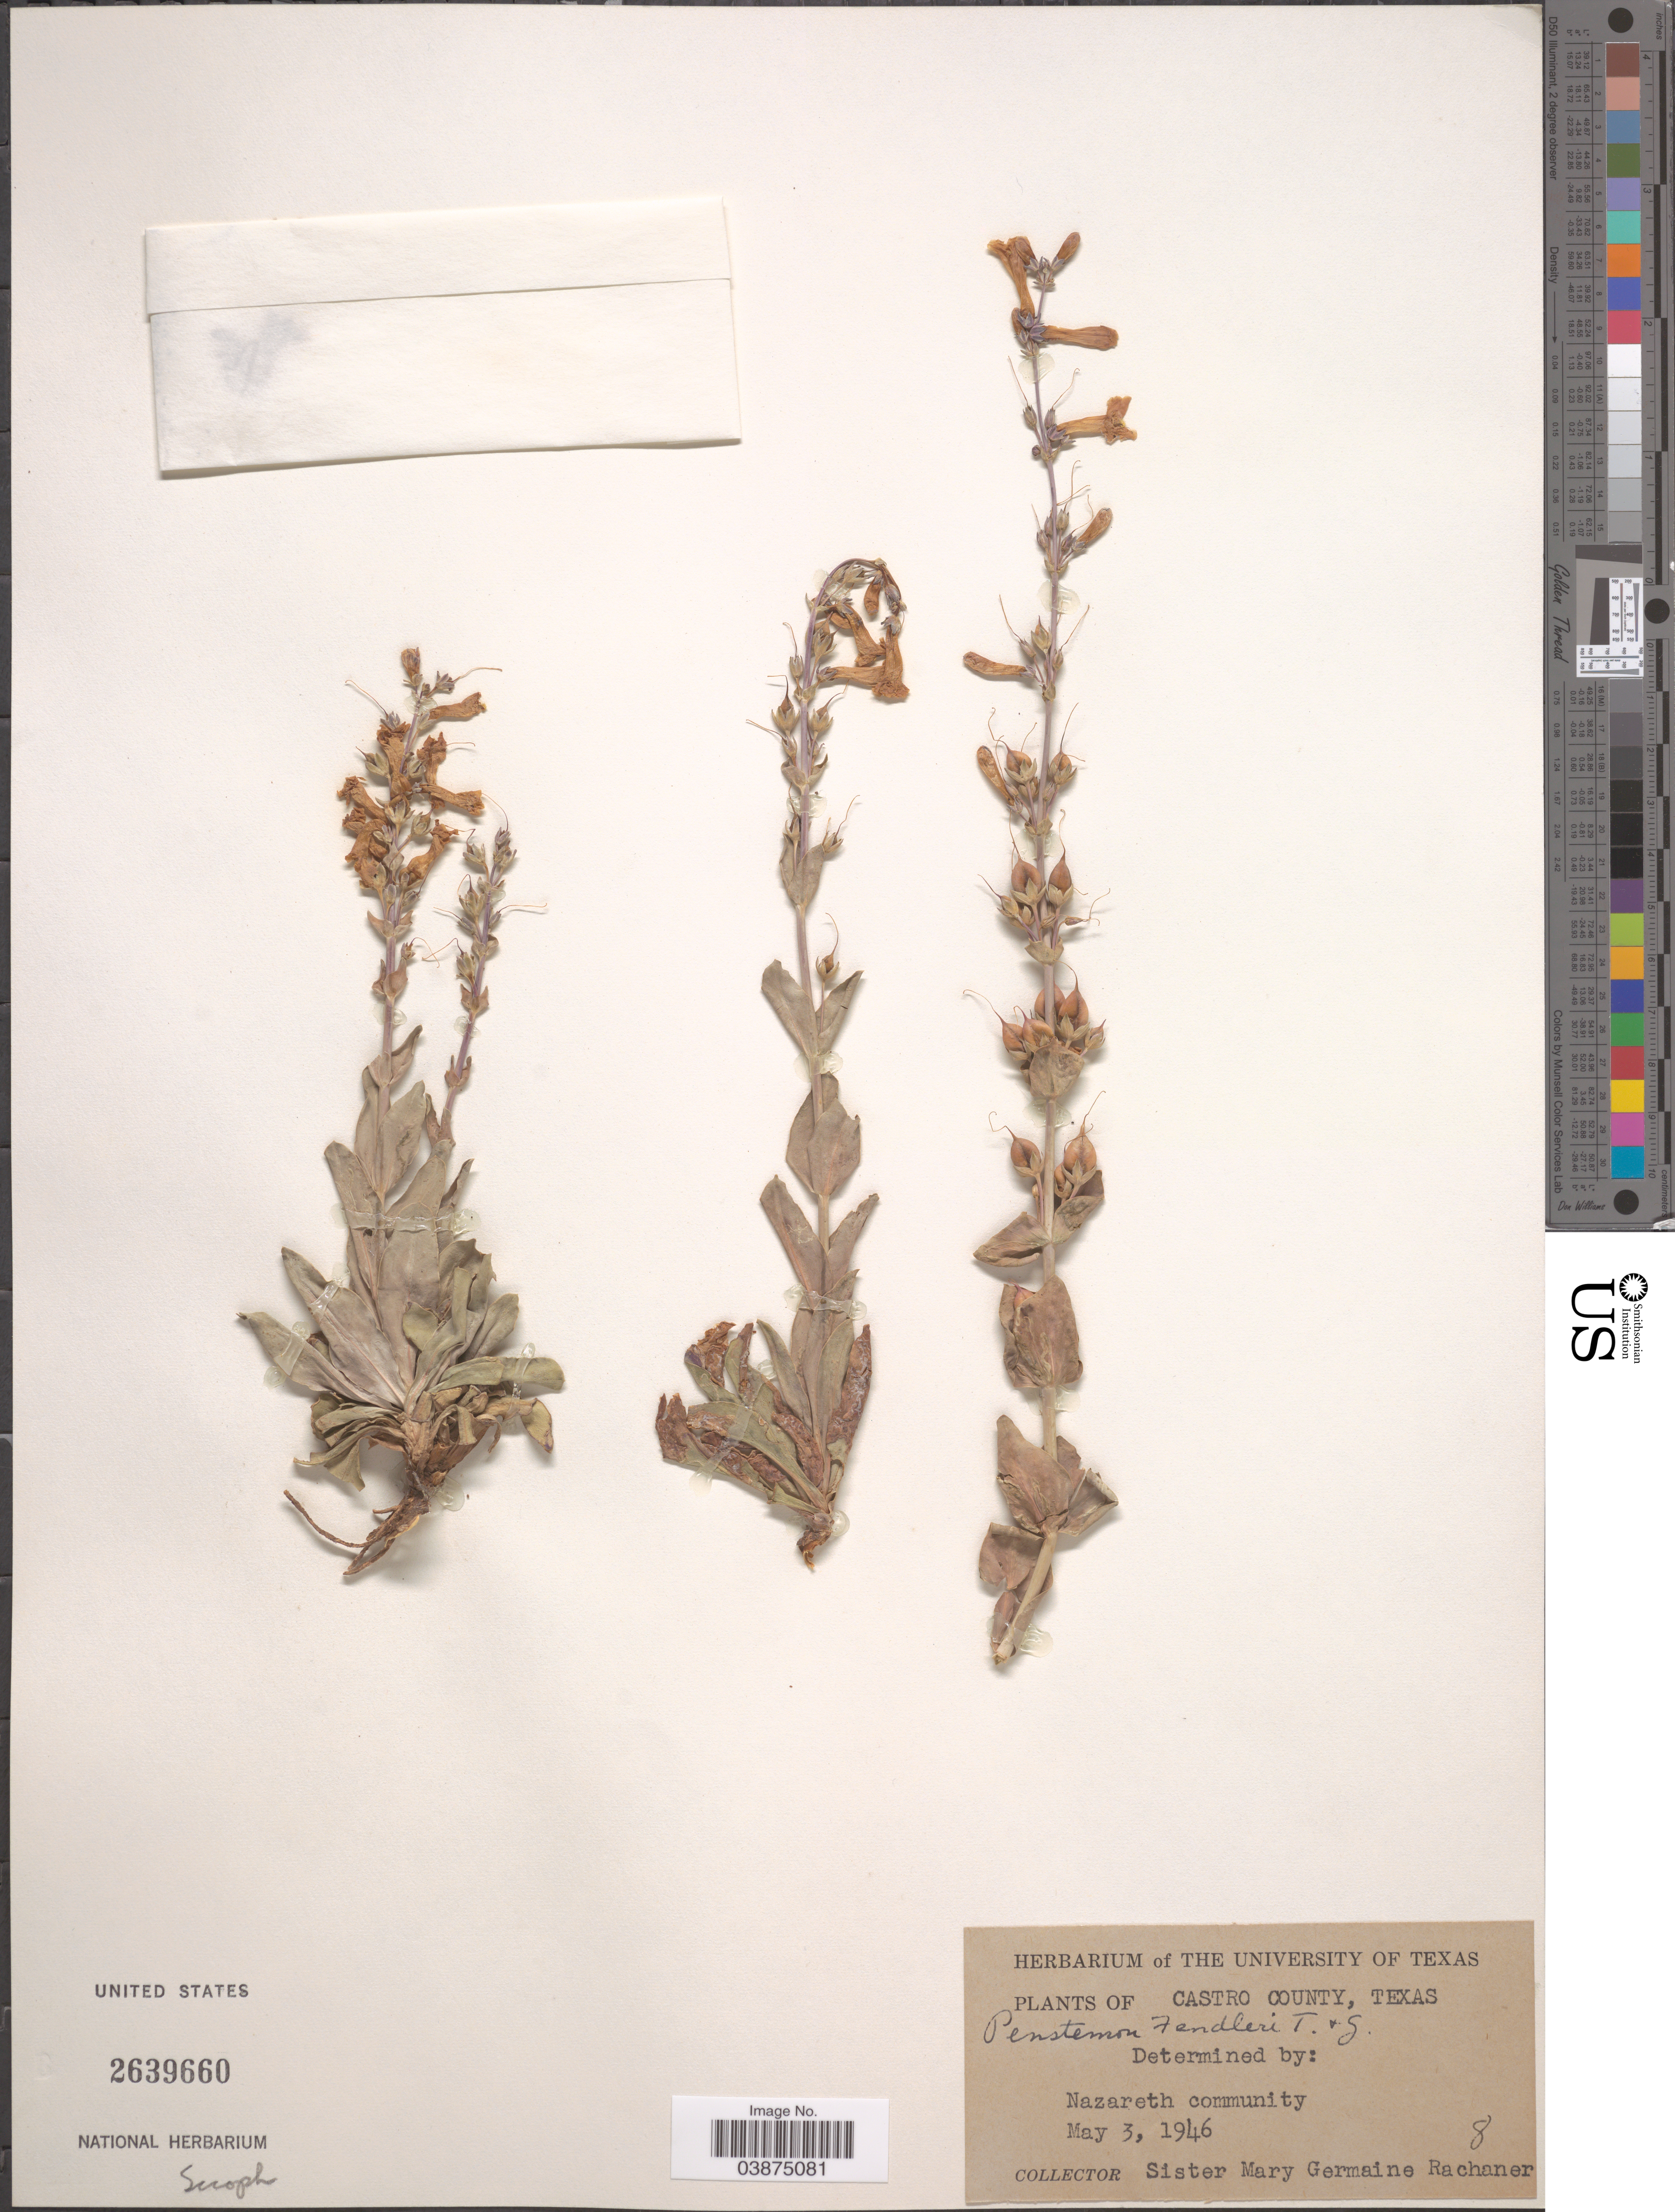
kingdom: Plantae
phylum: Tracheophyta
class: Magnoliopsida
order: Lamiales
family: Plantaginaceae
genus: Penstemon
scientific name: Penstemon fendleri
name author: Torr. & A. Gray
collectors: S. Rachaner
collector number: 8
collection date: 1946-05-03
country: United States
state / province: Texas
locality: Castro County. Nazareth community.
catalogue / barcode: US 2639660